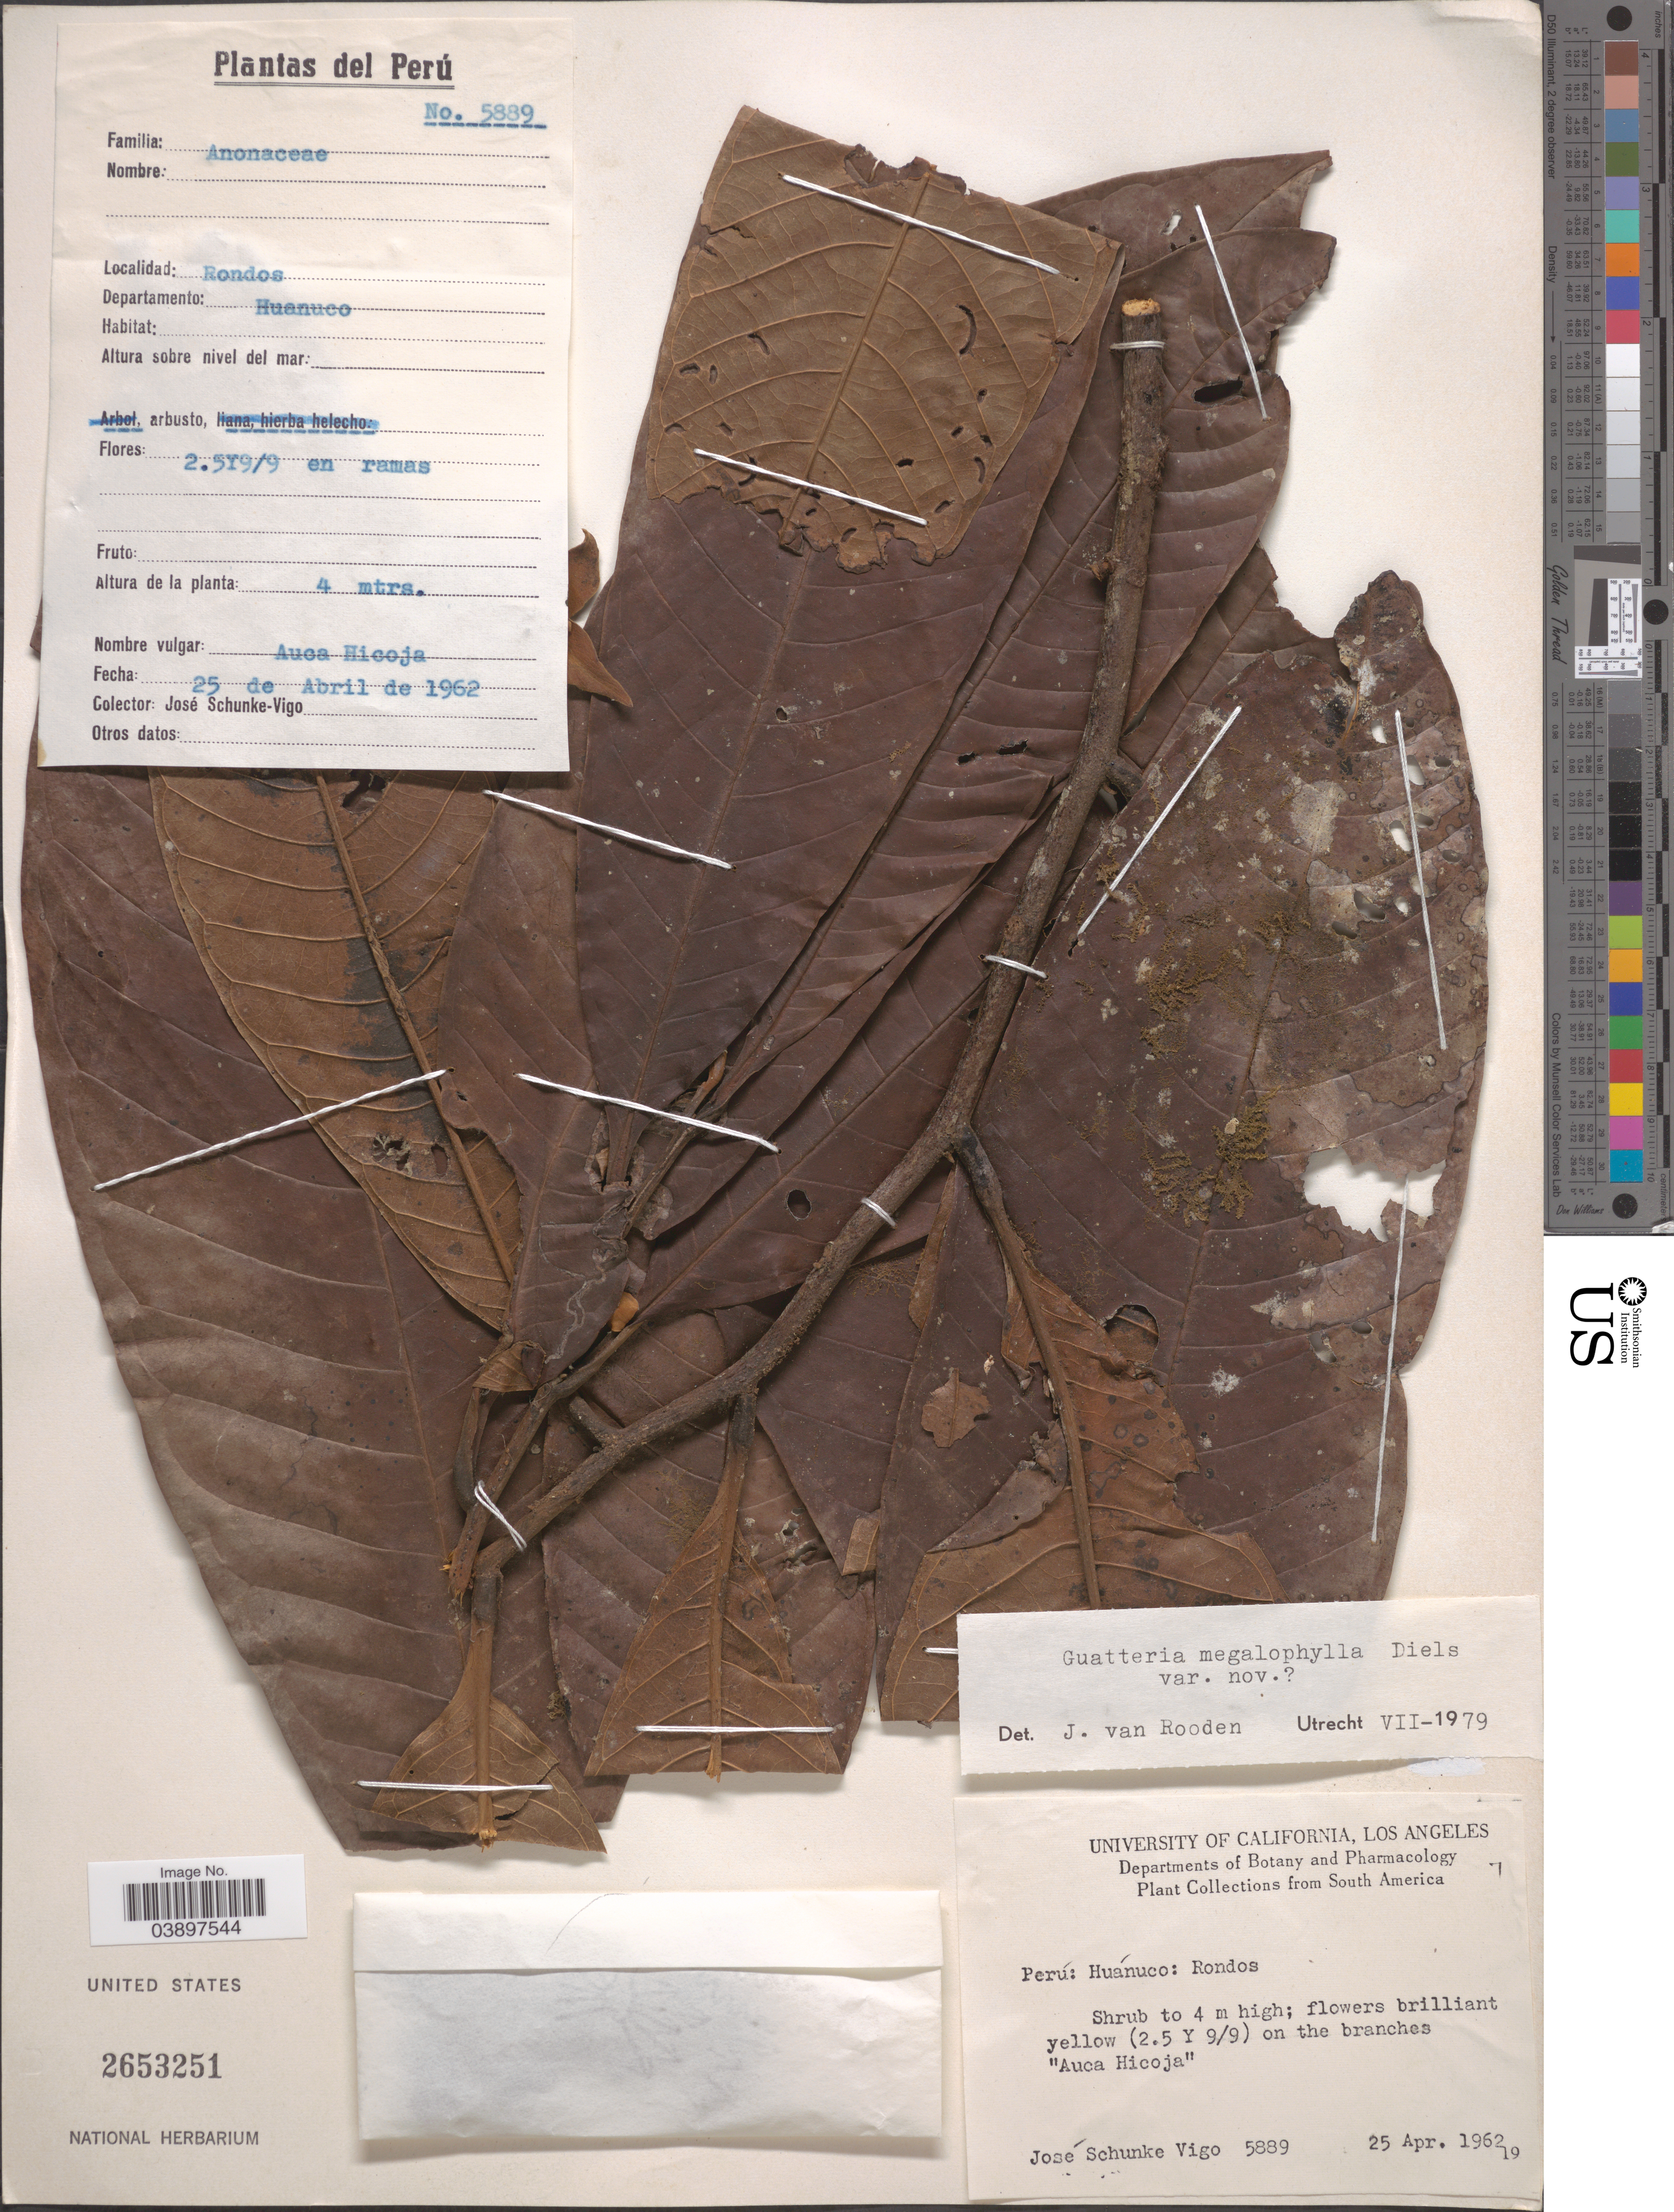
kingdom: Plantae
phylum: Tracheophyta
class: Magnoliopsida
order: Magnoliales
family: Annonaceae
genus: Guatteria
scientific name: Guatteria megalophylla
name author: Diels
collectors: J. Schunke Vigo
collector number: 5889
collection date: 1962-04-25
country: Peru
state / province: Huánuco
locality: Rondos. Departamento: Huanuco.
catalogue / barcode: US 2653251